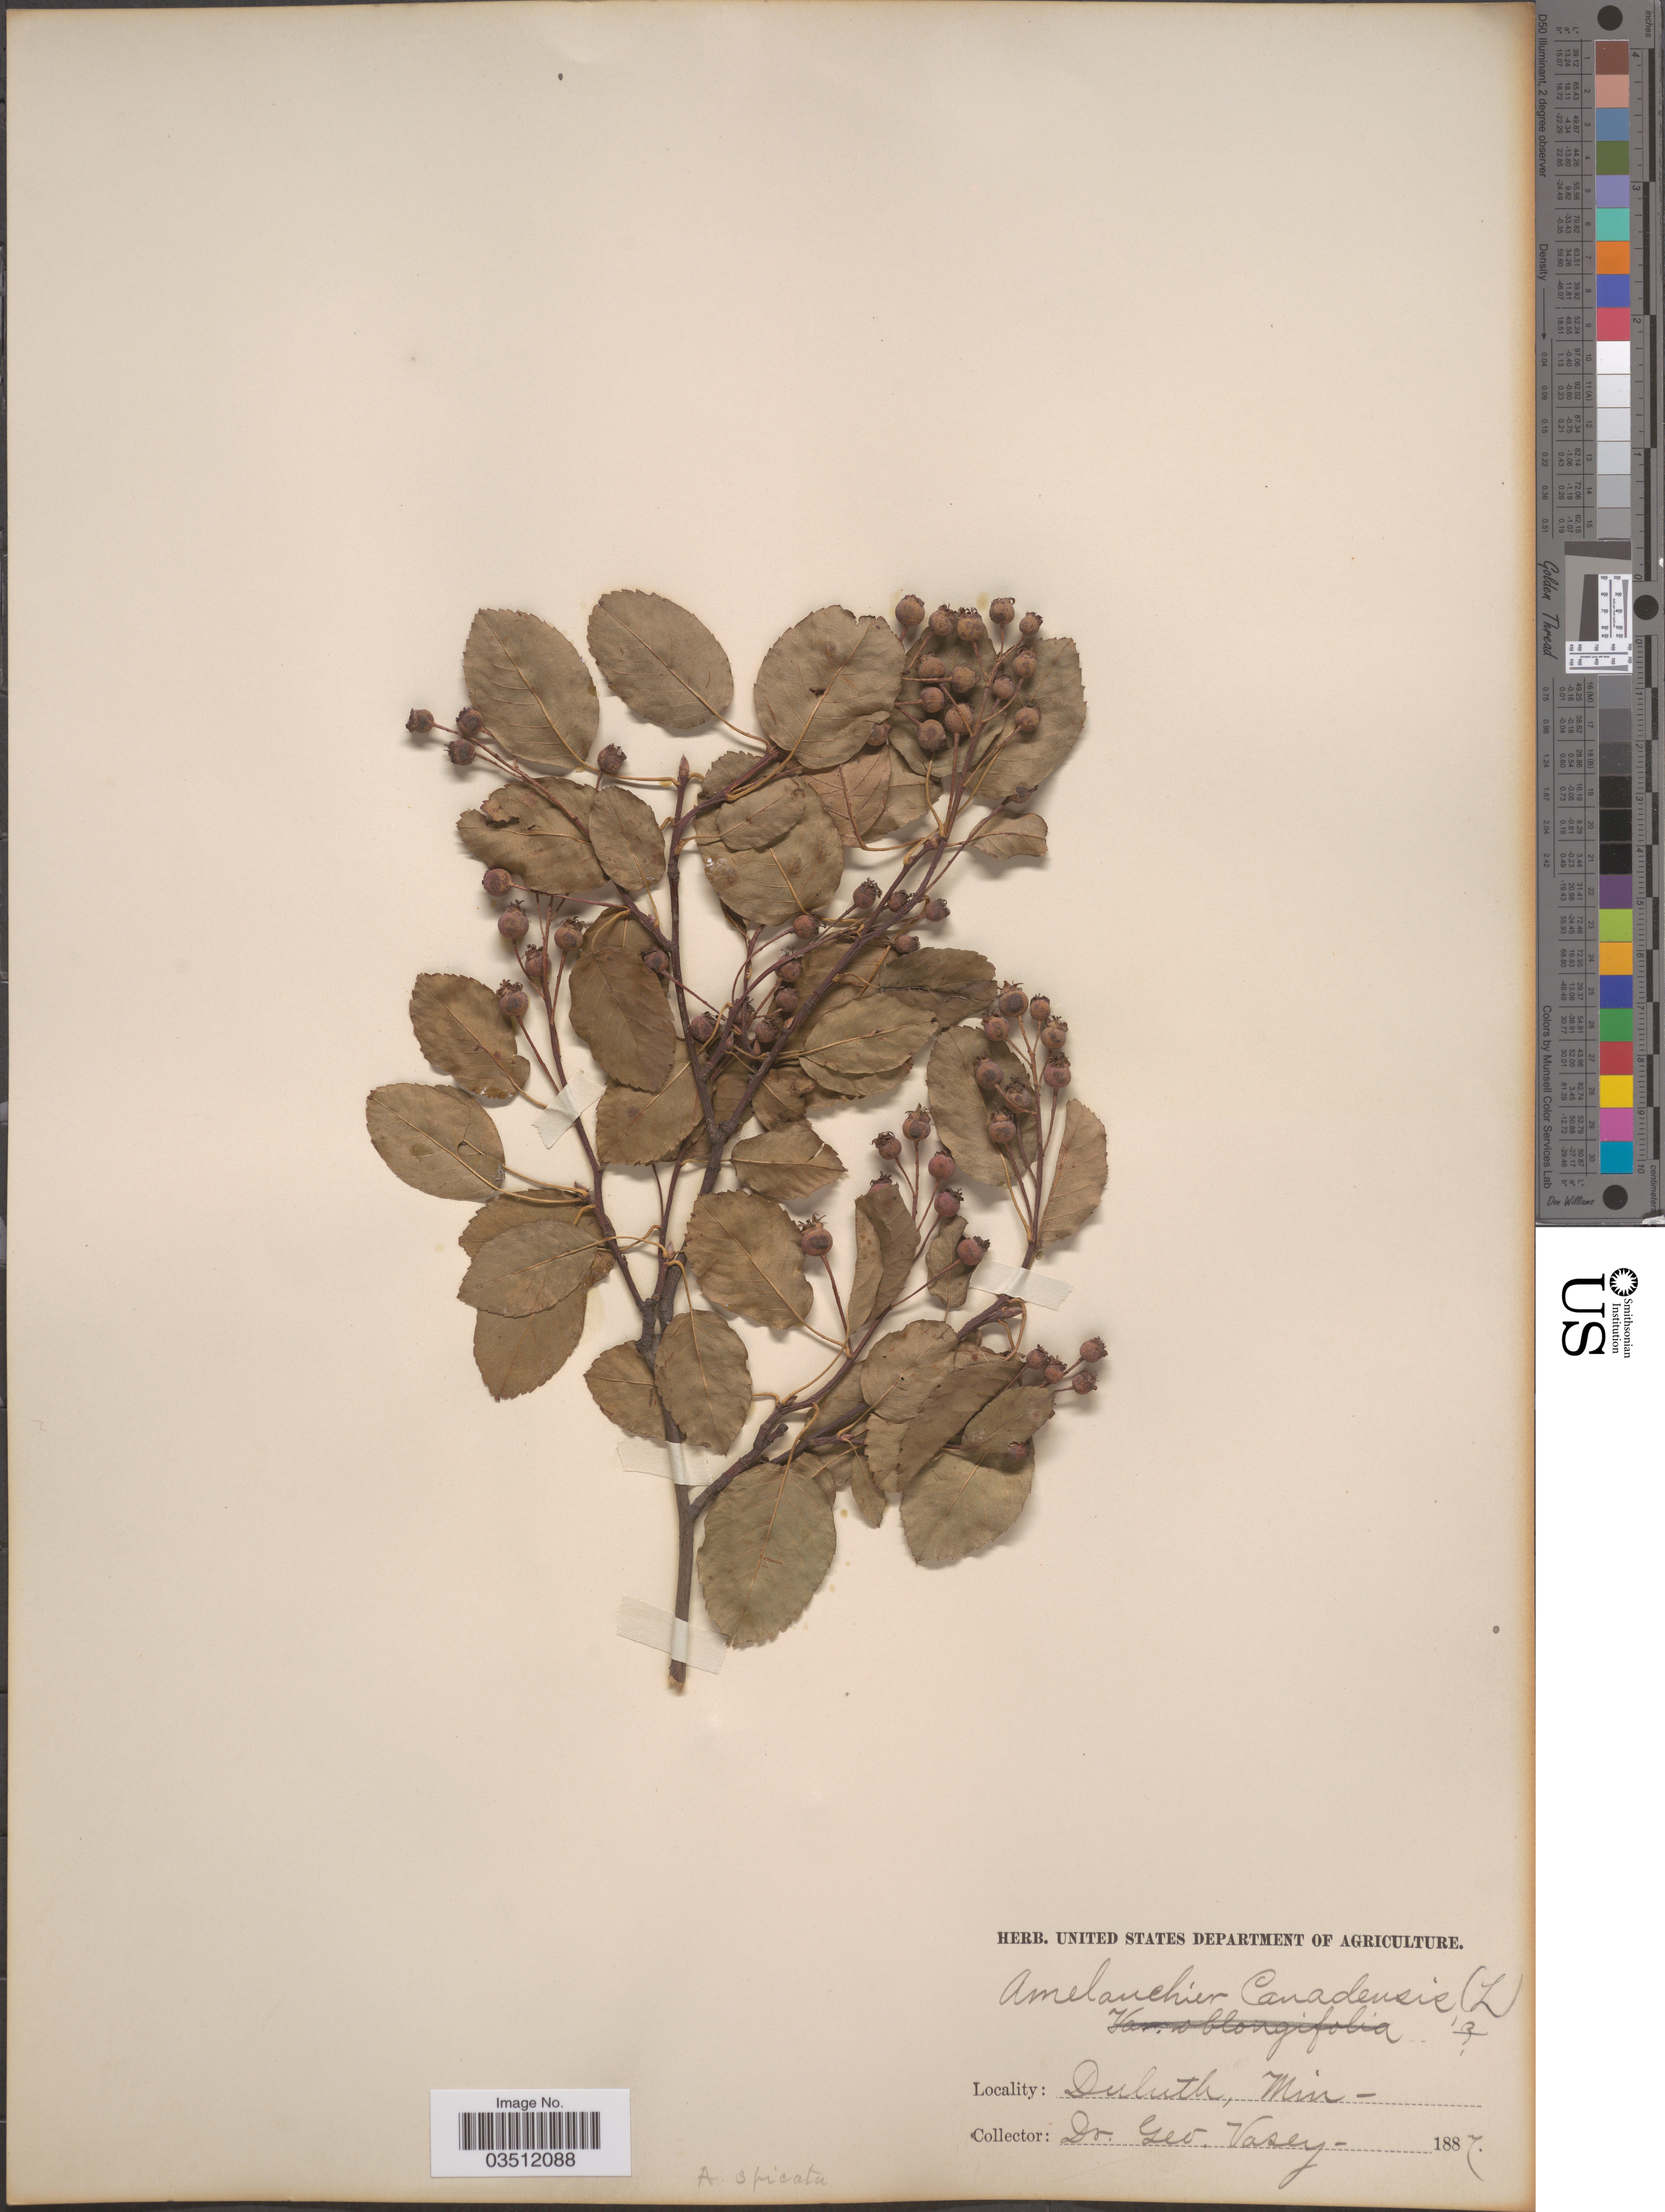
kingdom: Plantae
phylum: Tracheophyta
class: Magnoliopsida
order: Rosales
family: Rosaceae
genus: Amelanchier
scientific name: Amelanchier erecta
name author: Blanch.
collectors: G. Vasey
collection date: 1887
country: United States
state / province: Minnesota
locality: Duluth.